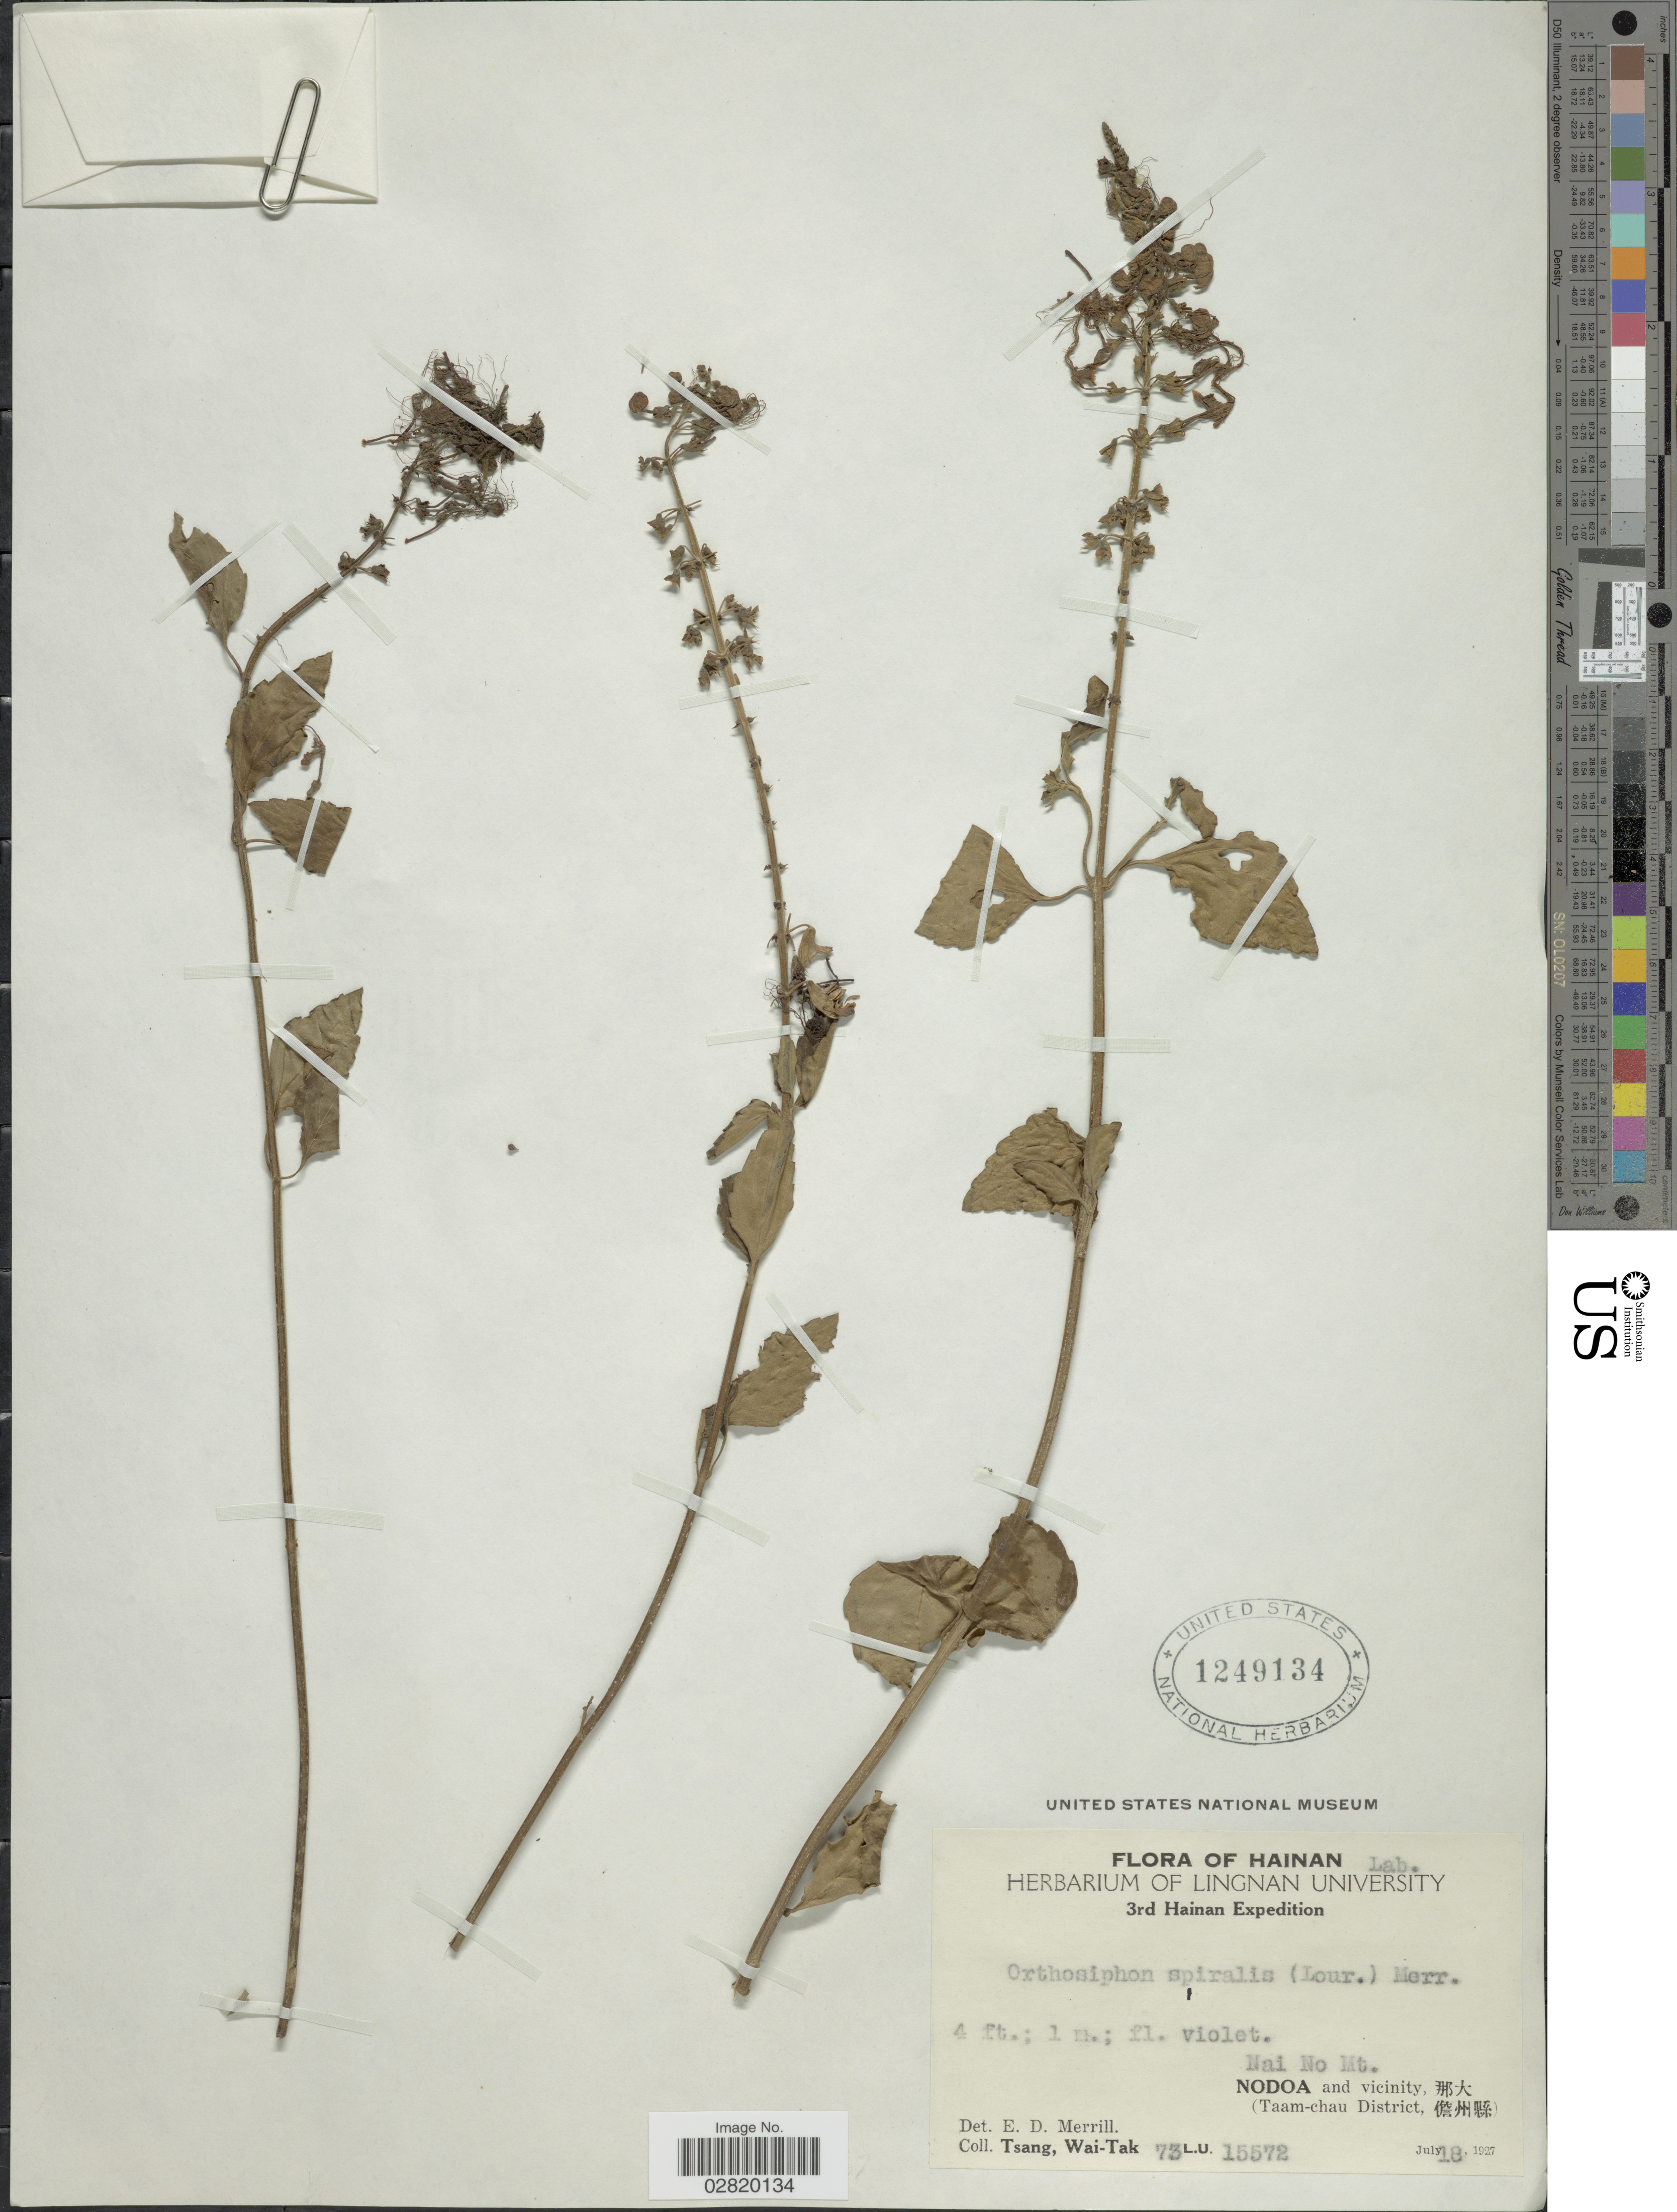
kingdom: Plantae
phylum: Tracheophyta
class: Magnoliopsida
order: Lamiales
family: Lamiaceae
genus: Orthosiphon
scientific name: Orthosiphon spiralis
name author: (Lour.) Merr.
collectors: W. T. Tsang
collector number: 73L.U.15572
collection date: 1927-07-18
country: China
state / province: Hainan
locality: Nai No Mt., Nodoa and vicinity, X, Taam-chau District, X.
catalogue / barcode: US 1249134